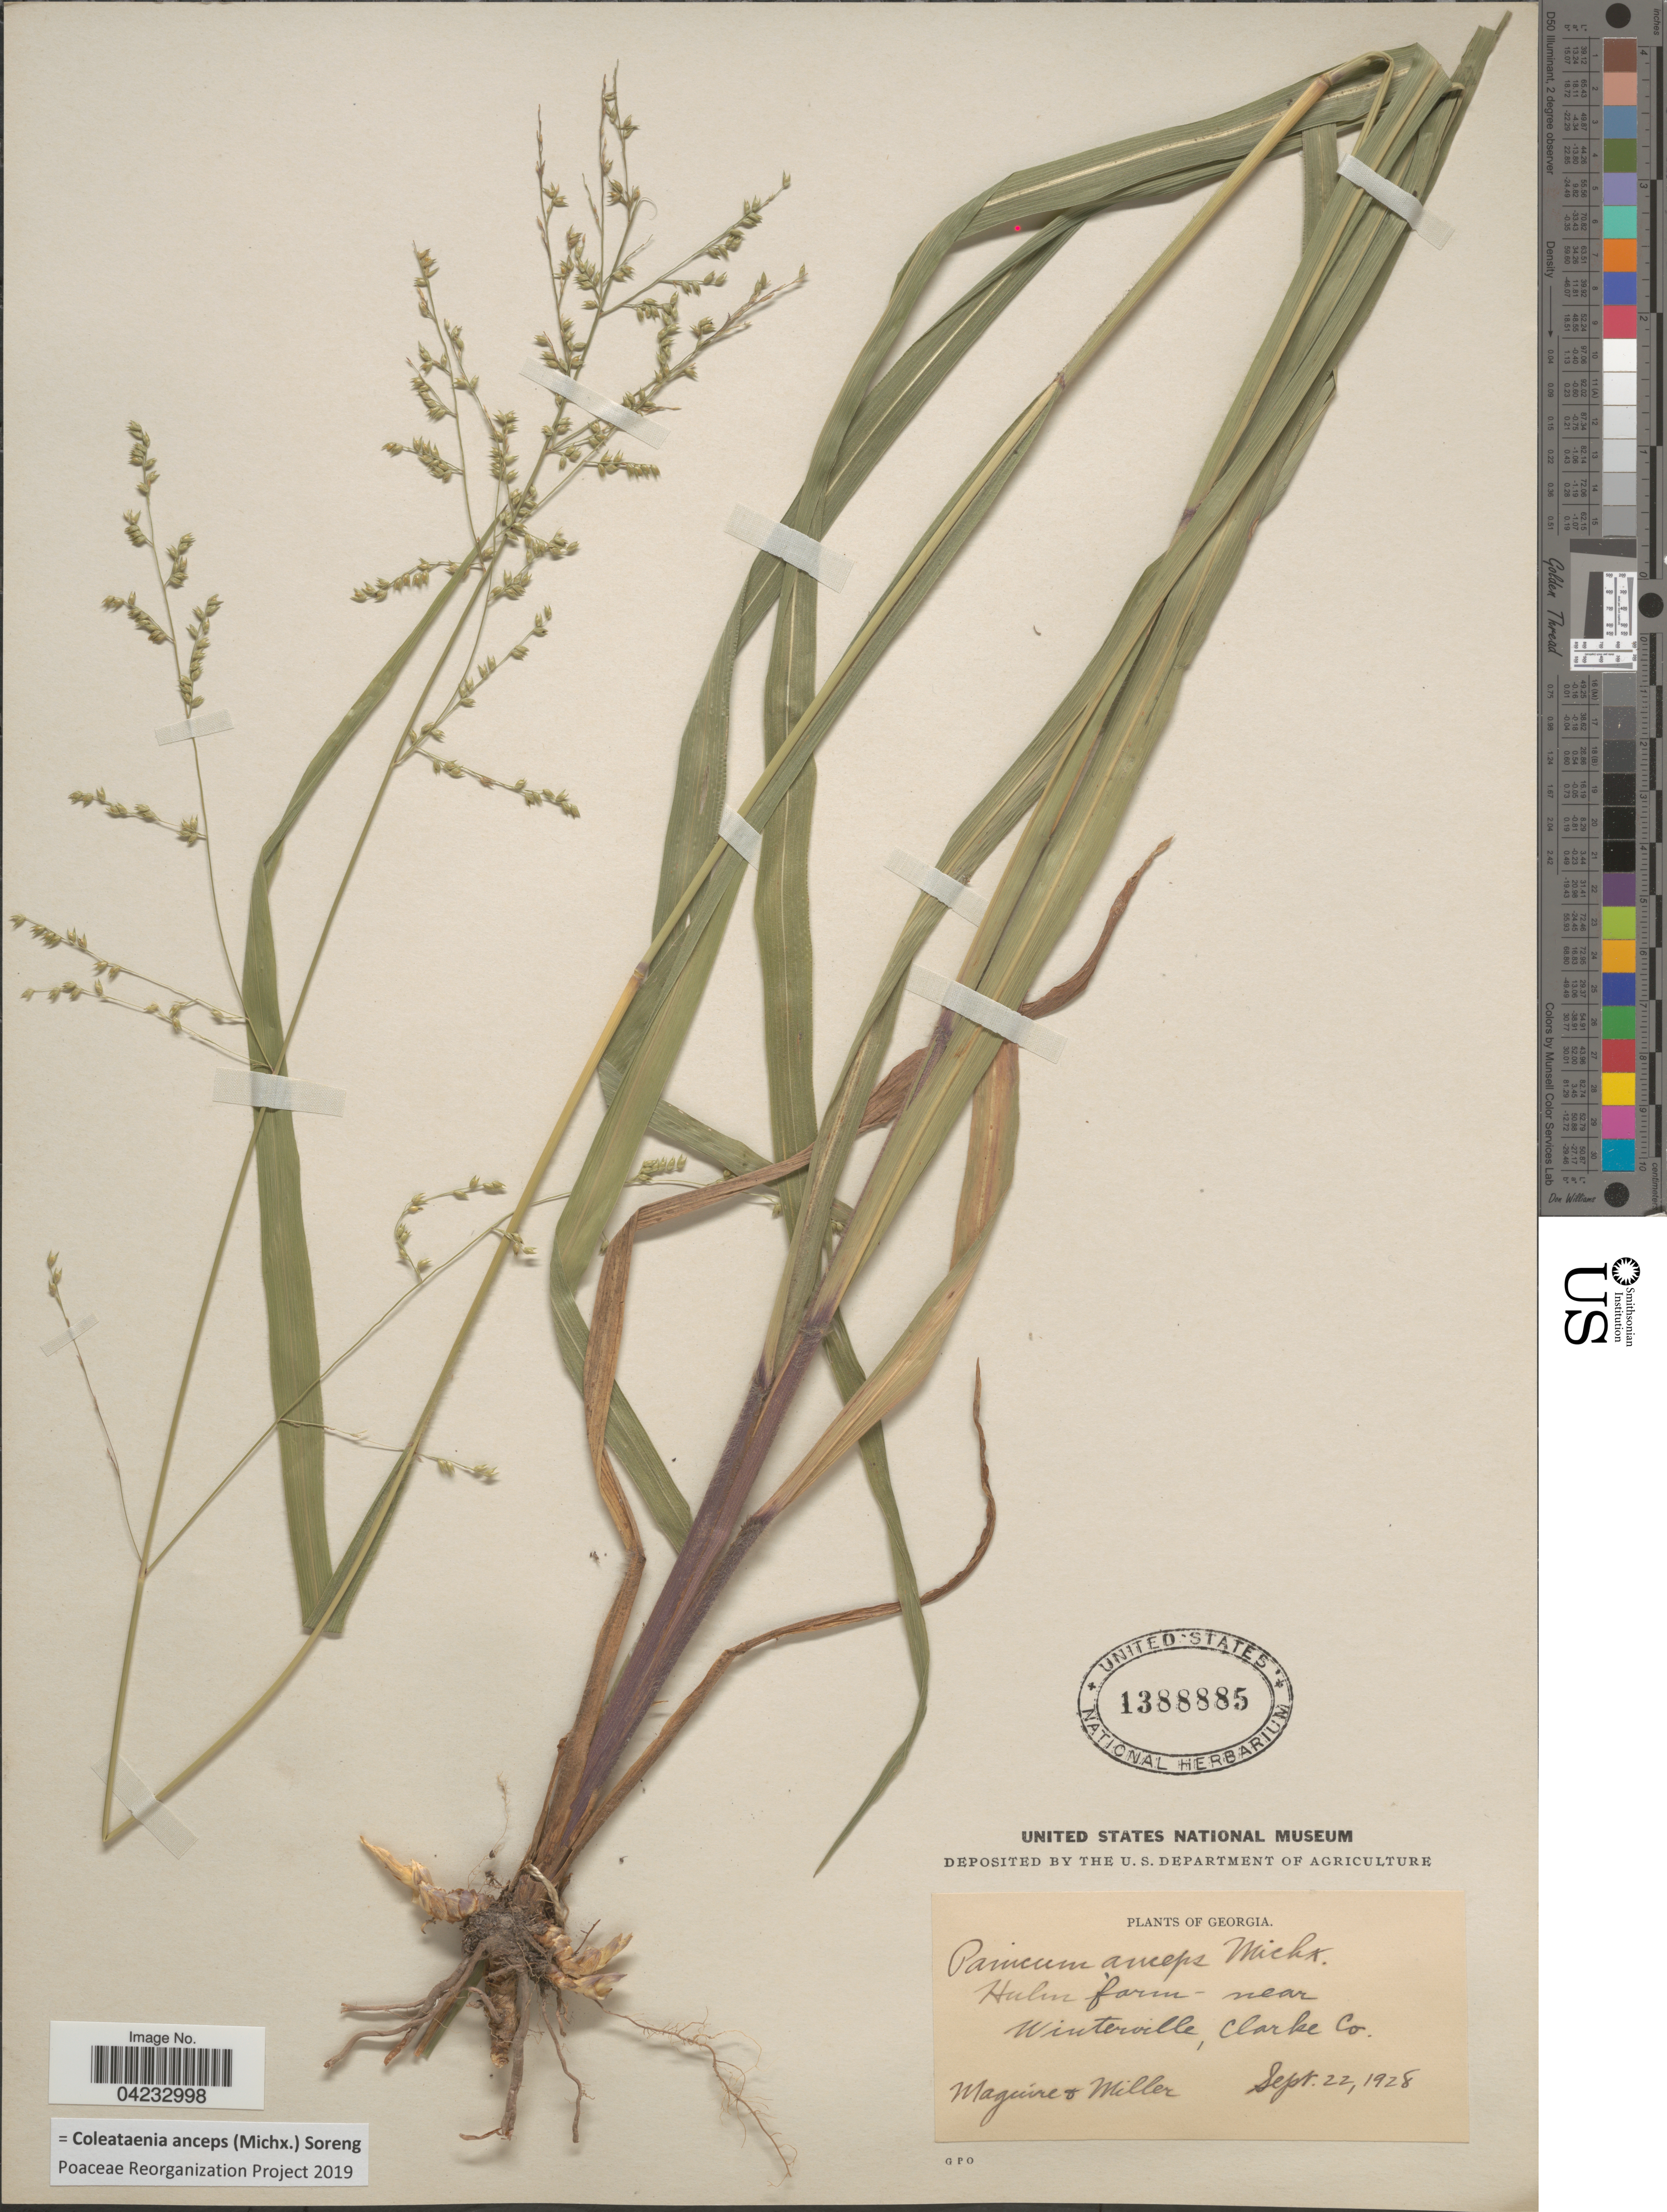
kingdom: Plantae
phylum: Tracheophyta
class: Liliopsida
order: Poales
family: Poaceae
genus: Coleataenia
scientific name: Coleataenia anceps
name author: (Michx.) Soreng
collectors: Maguire, -- & -- Miller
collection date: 1928-09-22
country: United States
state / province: Georgia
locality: Hulm farm - near Winterville, Clarke Co.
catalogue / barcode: US 1388885